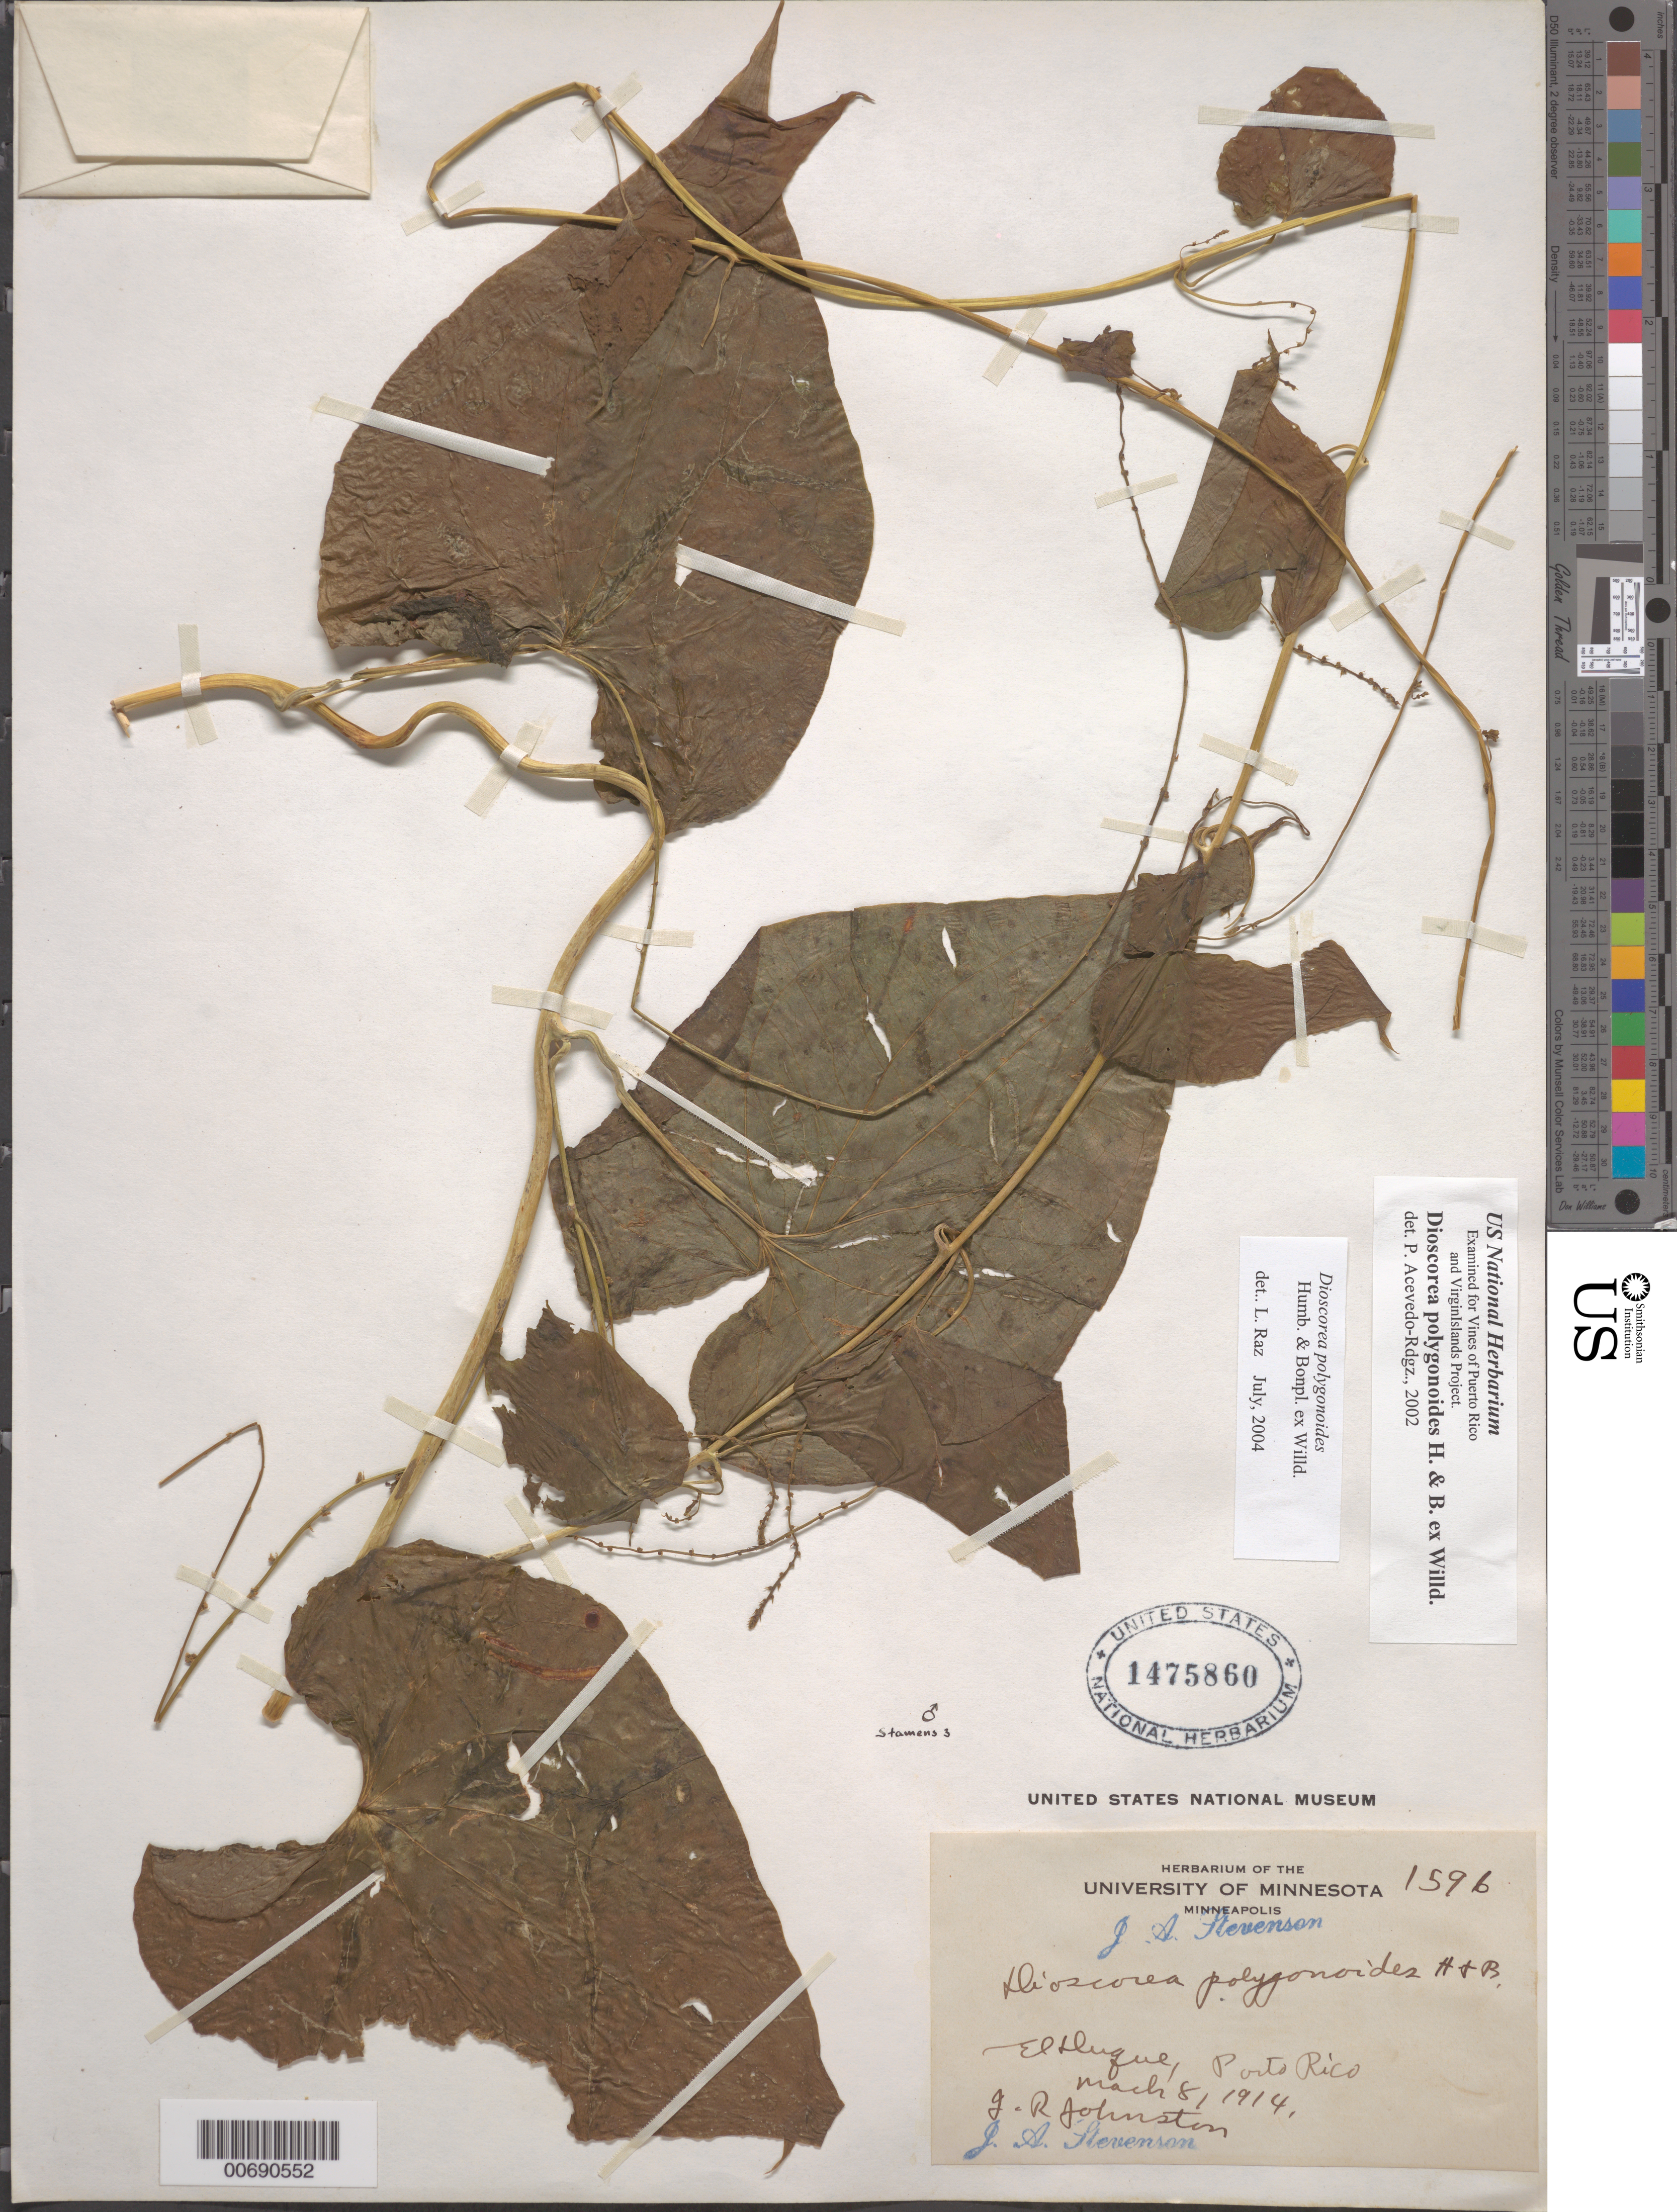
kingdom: Plantae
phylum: Tracheophyta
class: Liliopsida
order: Dioscoreales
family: Dioscoreaceae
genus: Dioscorea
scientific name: Dioscorea polygonoides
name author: Humb. & Bonpl. ex Willd.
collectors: J. Johnston & J. Stevenson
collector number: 1596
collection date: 1914-03-08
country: Puerto Rico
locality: Eltluque, Porto Rico.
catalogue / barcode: US 1475860